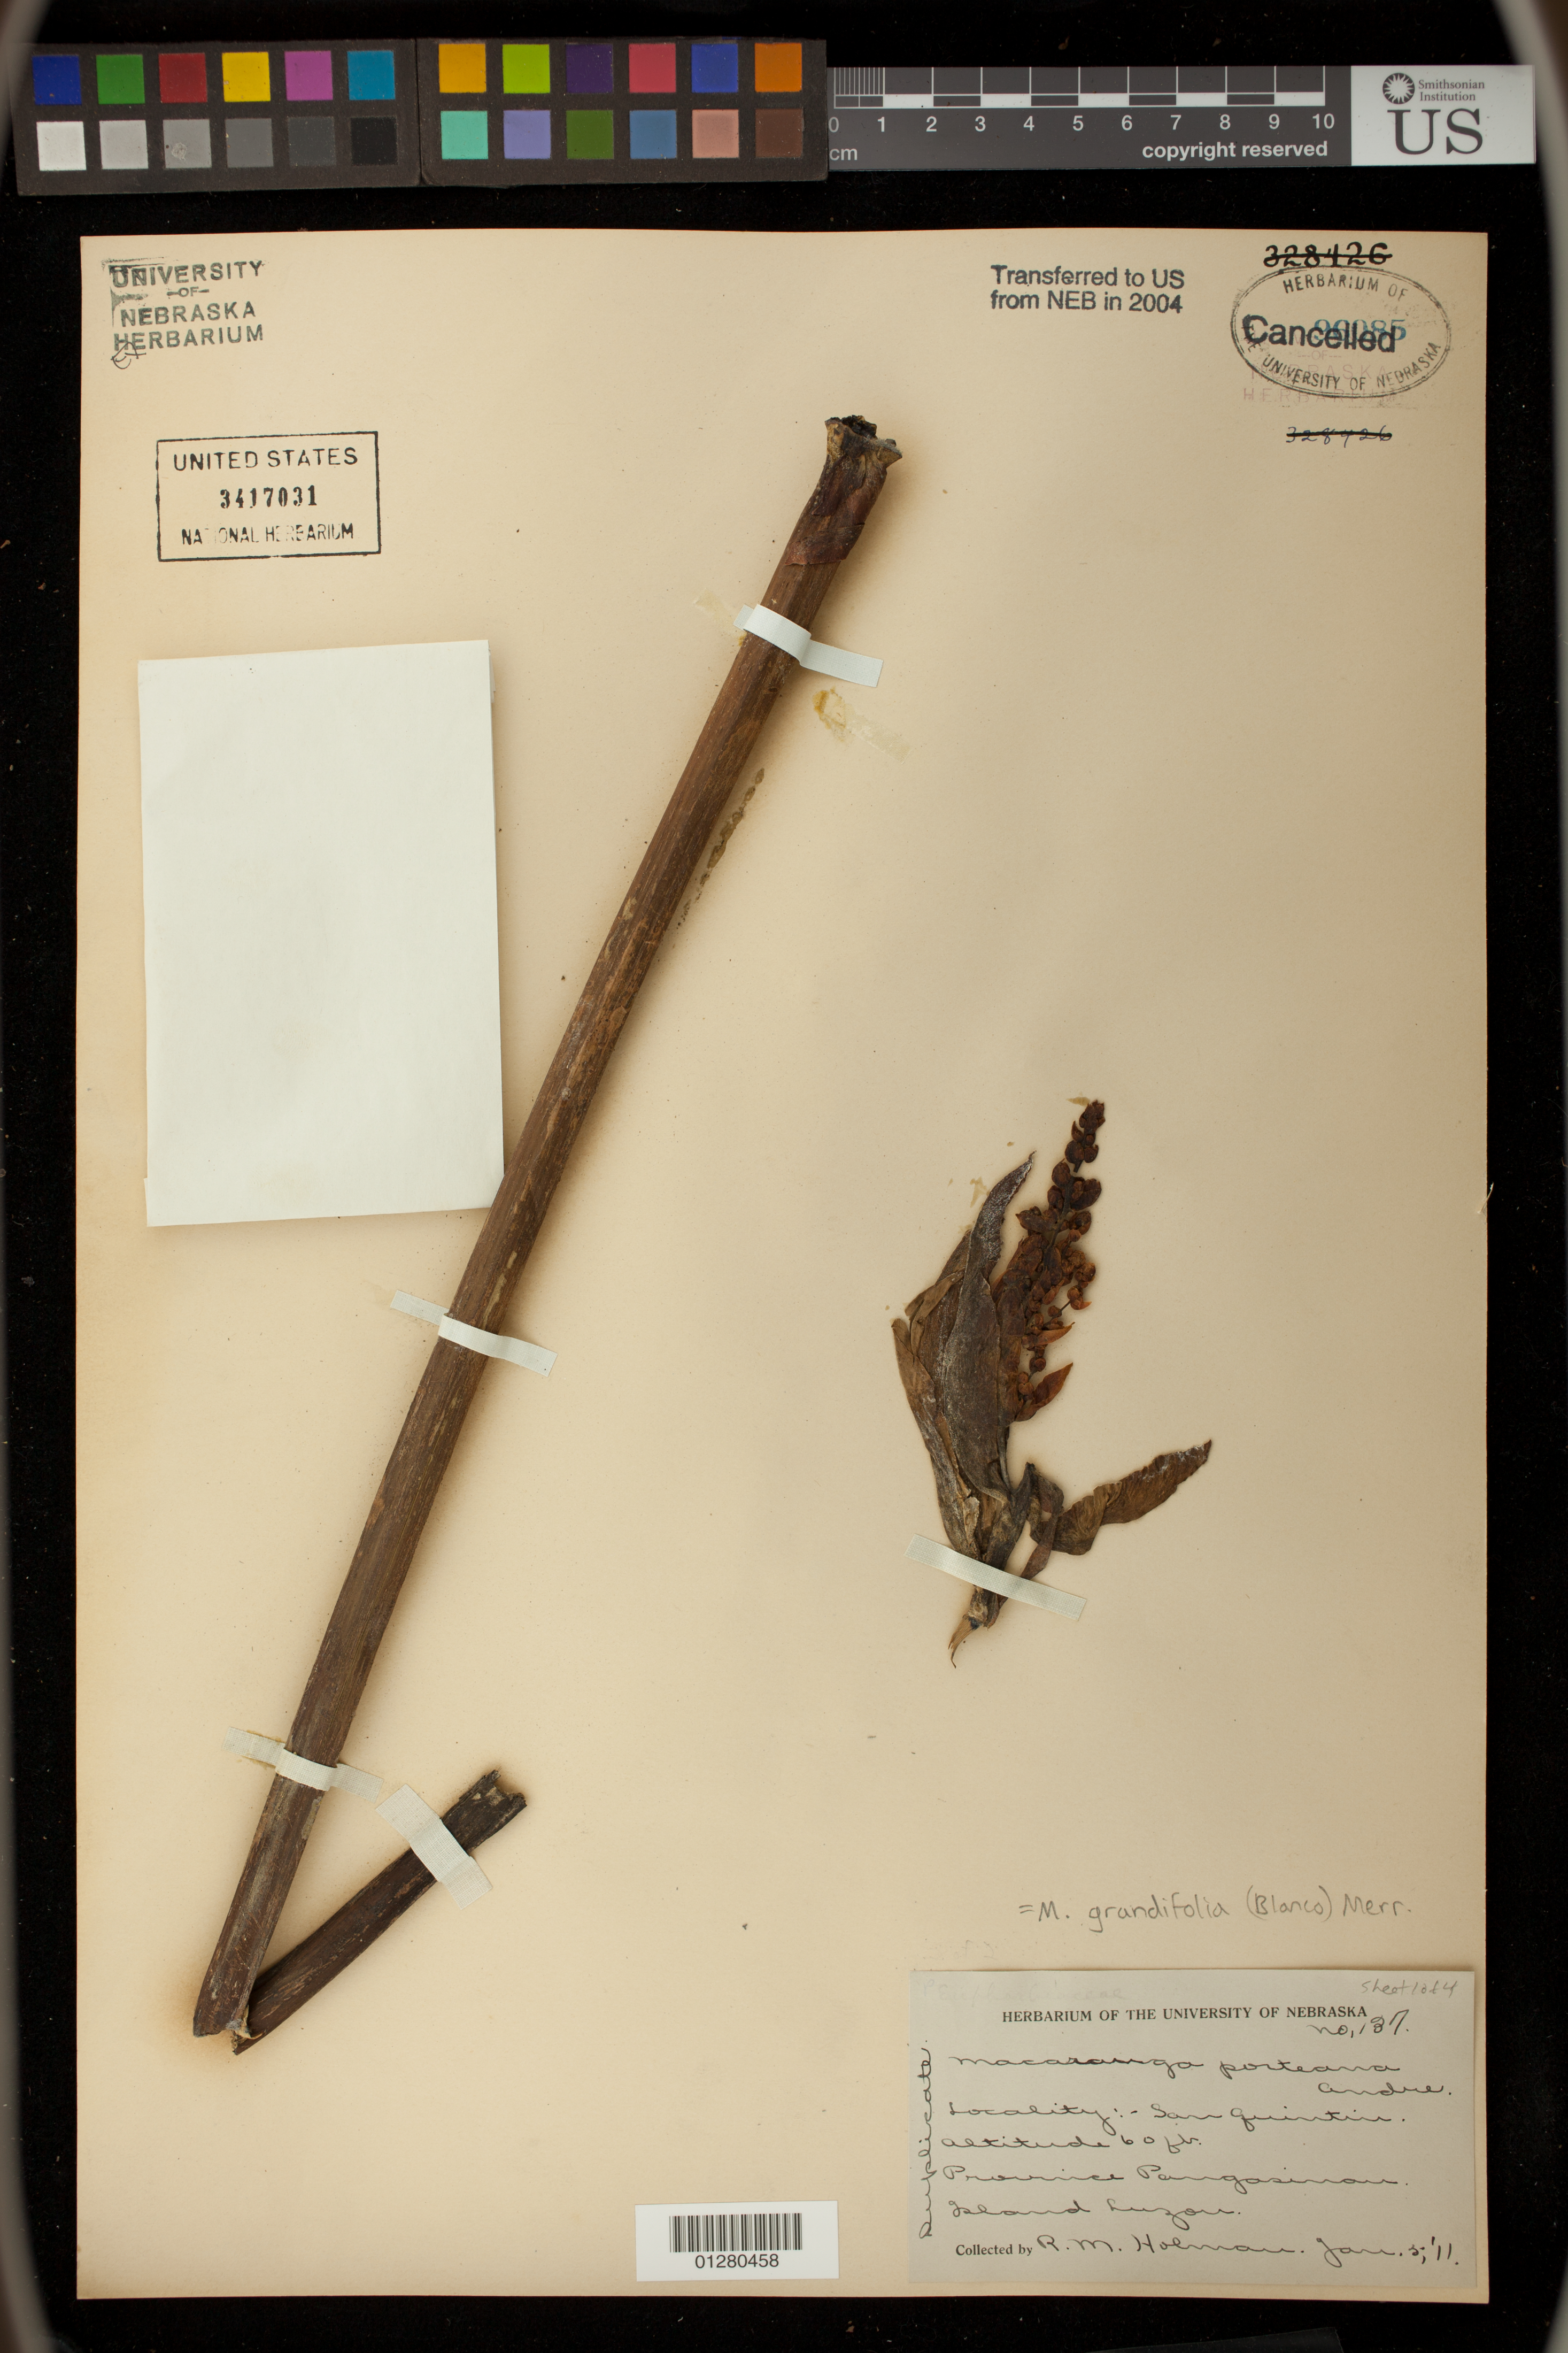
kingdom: Plantae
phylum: Tracheophyta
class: Magnoliopsida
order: Malpighiales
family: Euphorbiaceae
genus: Macaranga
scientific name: Macaranga grandifolia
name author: (Blanco) Merr.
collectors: R. Holman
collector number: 137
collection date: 1911-01-05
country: Philippines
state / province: Ilocos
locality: San Quintin,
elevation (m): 18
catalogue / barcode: US 3417031